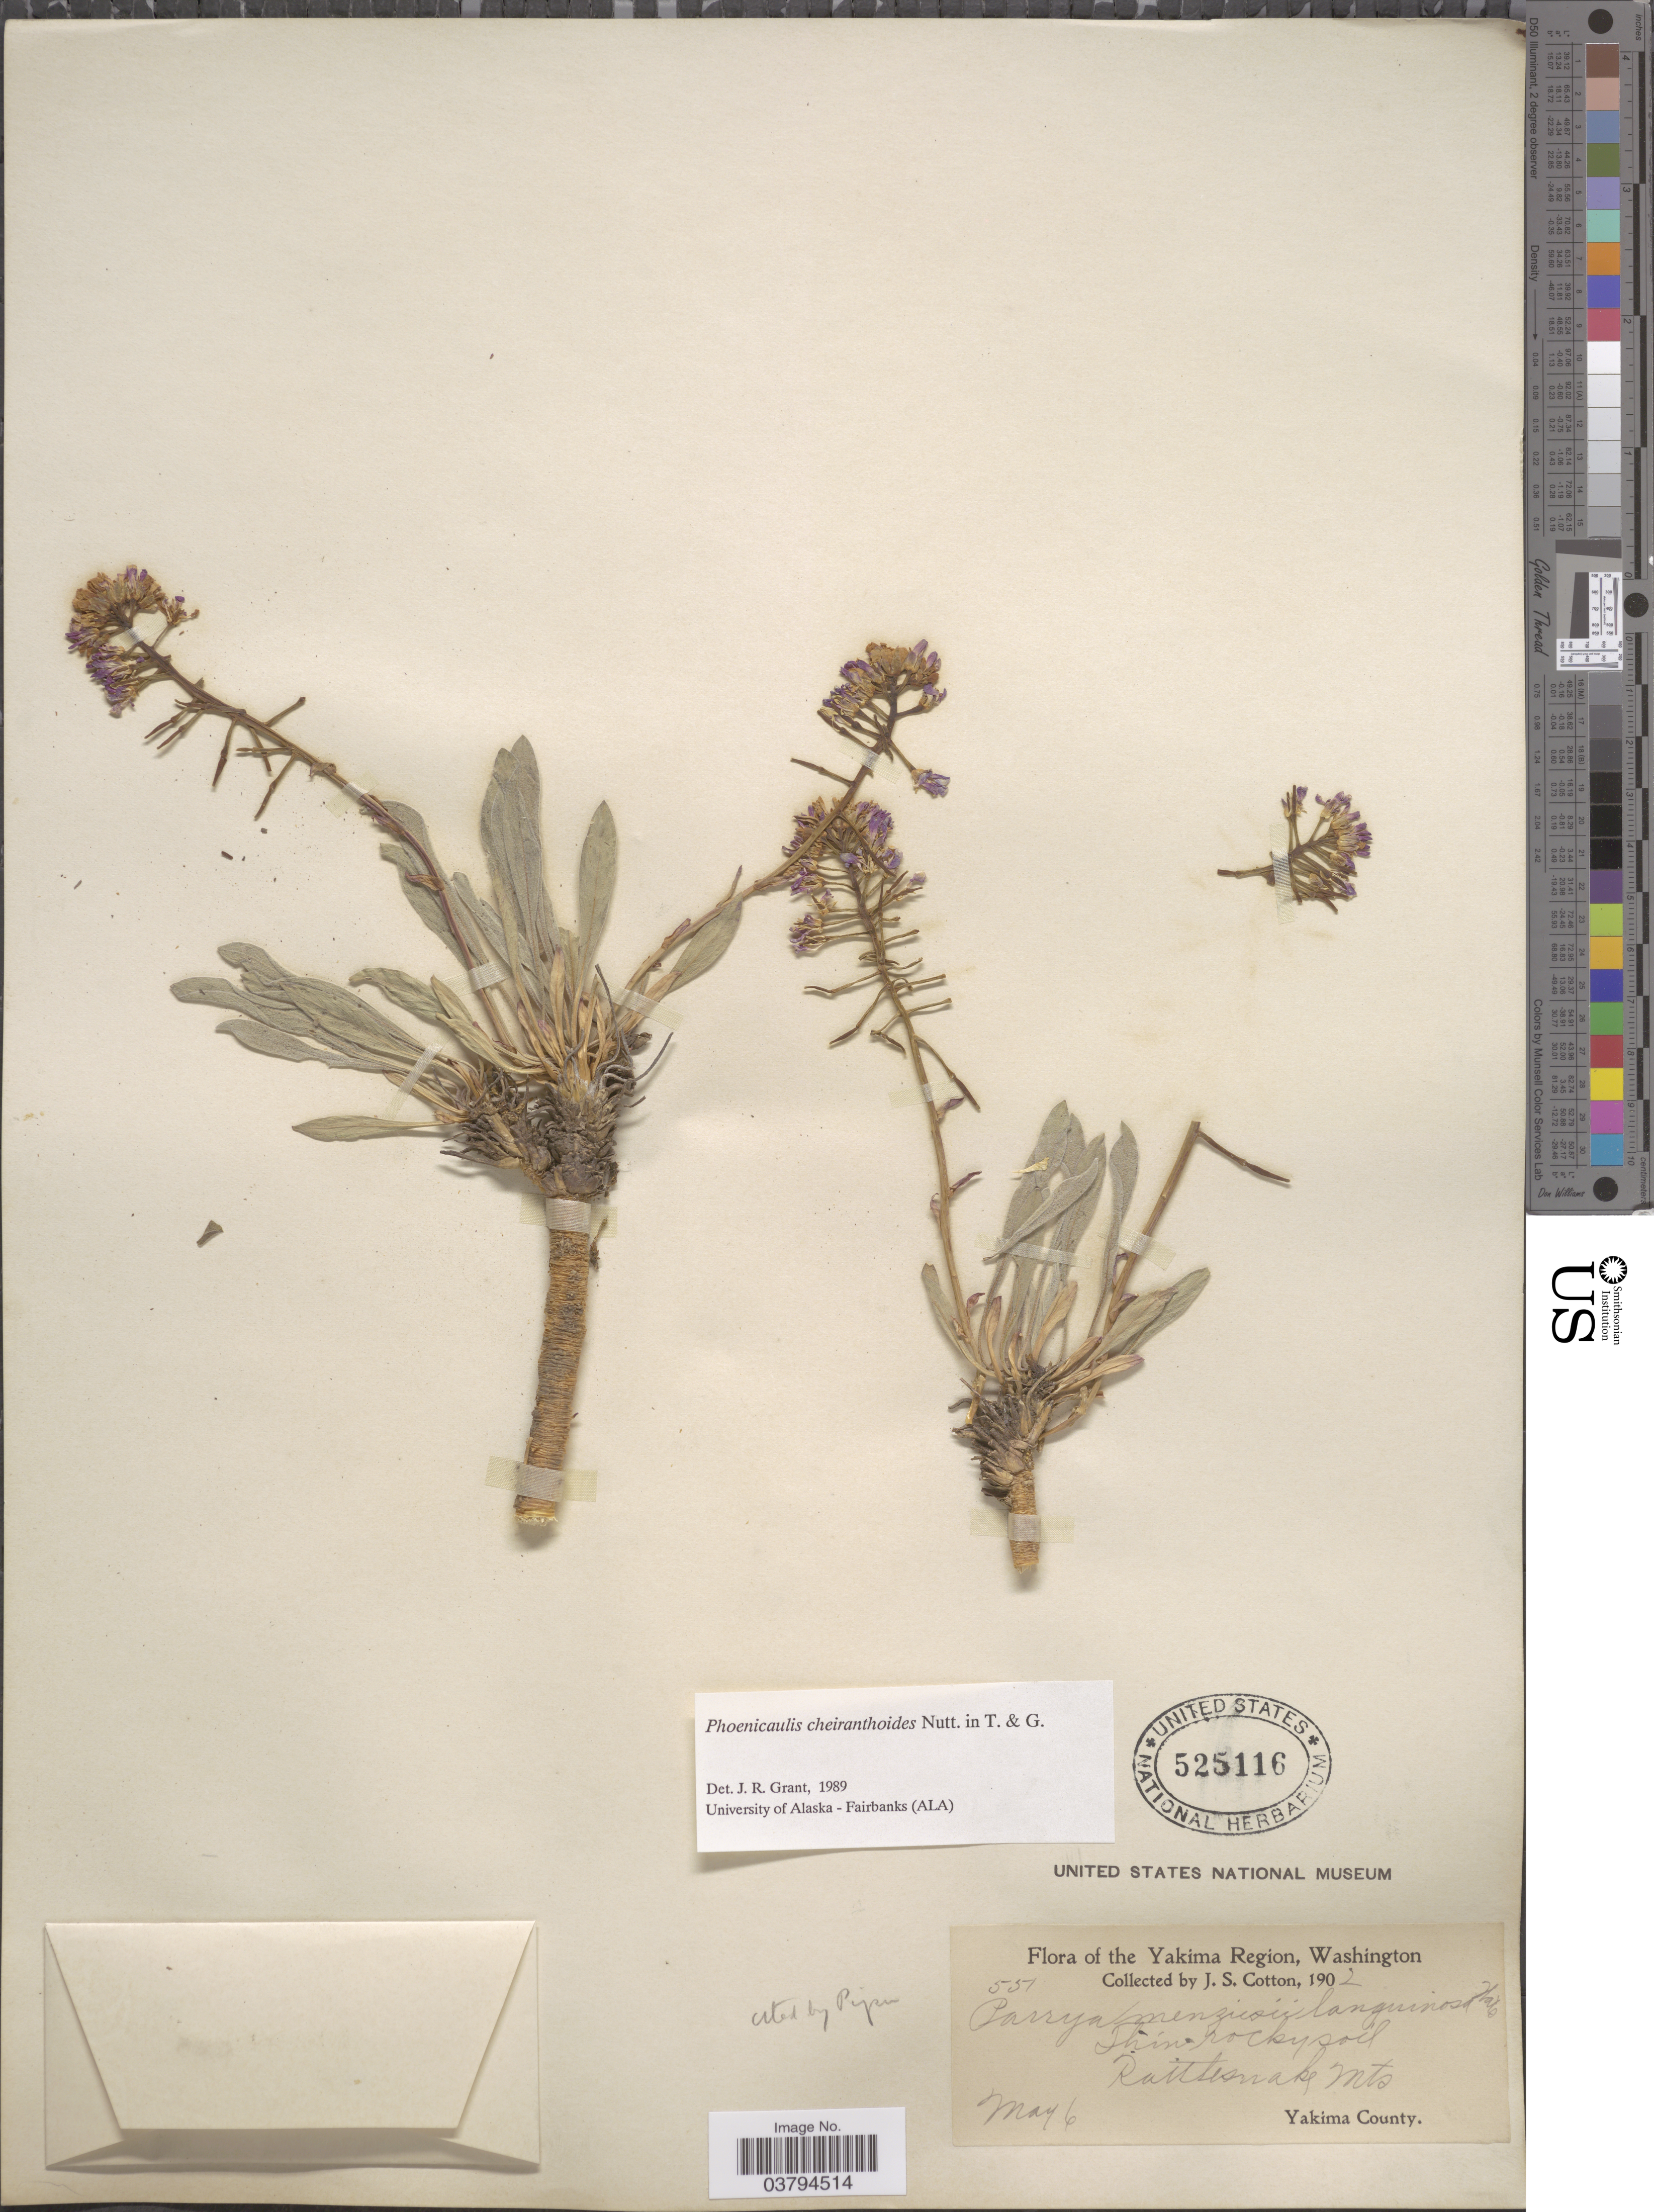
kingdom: Plantae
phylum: Tracheophyta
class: Magnoliopsida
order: Brassicales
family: Brassicaceae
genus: Phoenicaulis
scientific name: Phoenicaulis cheiranthoides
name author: Nutt.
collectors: J. S. Cotton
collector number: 551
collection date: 1902-05-06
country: United States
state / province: Washington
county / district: Yakima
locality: Yakima Region. Rattlesnake Mts. Yakima County.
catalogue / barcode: US 525116